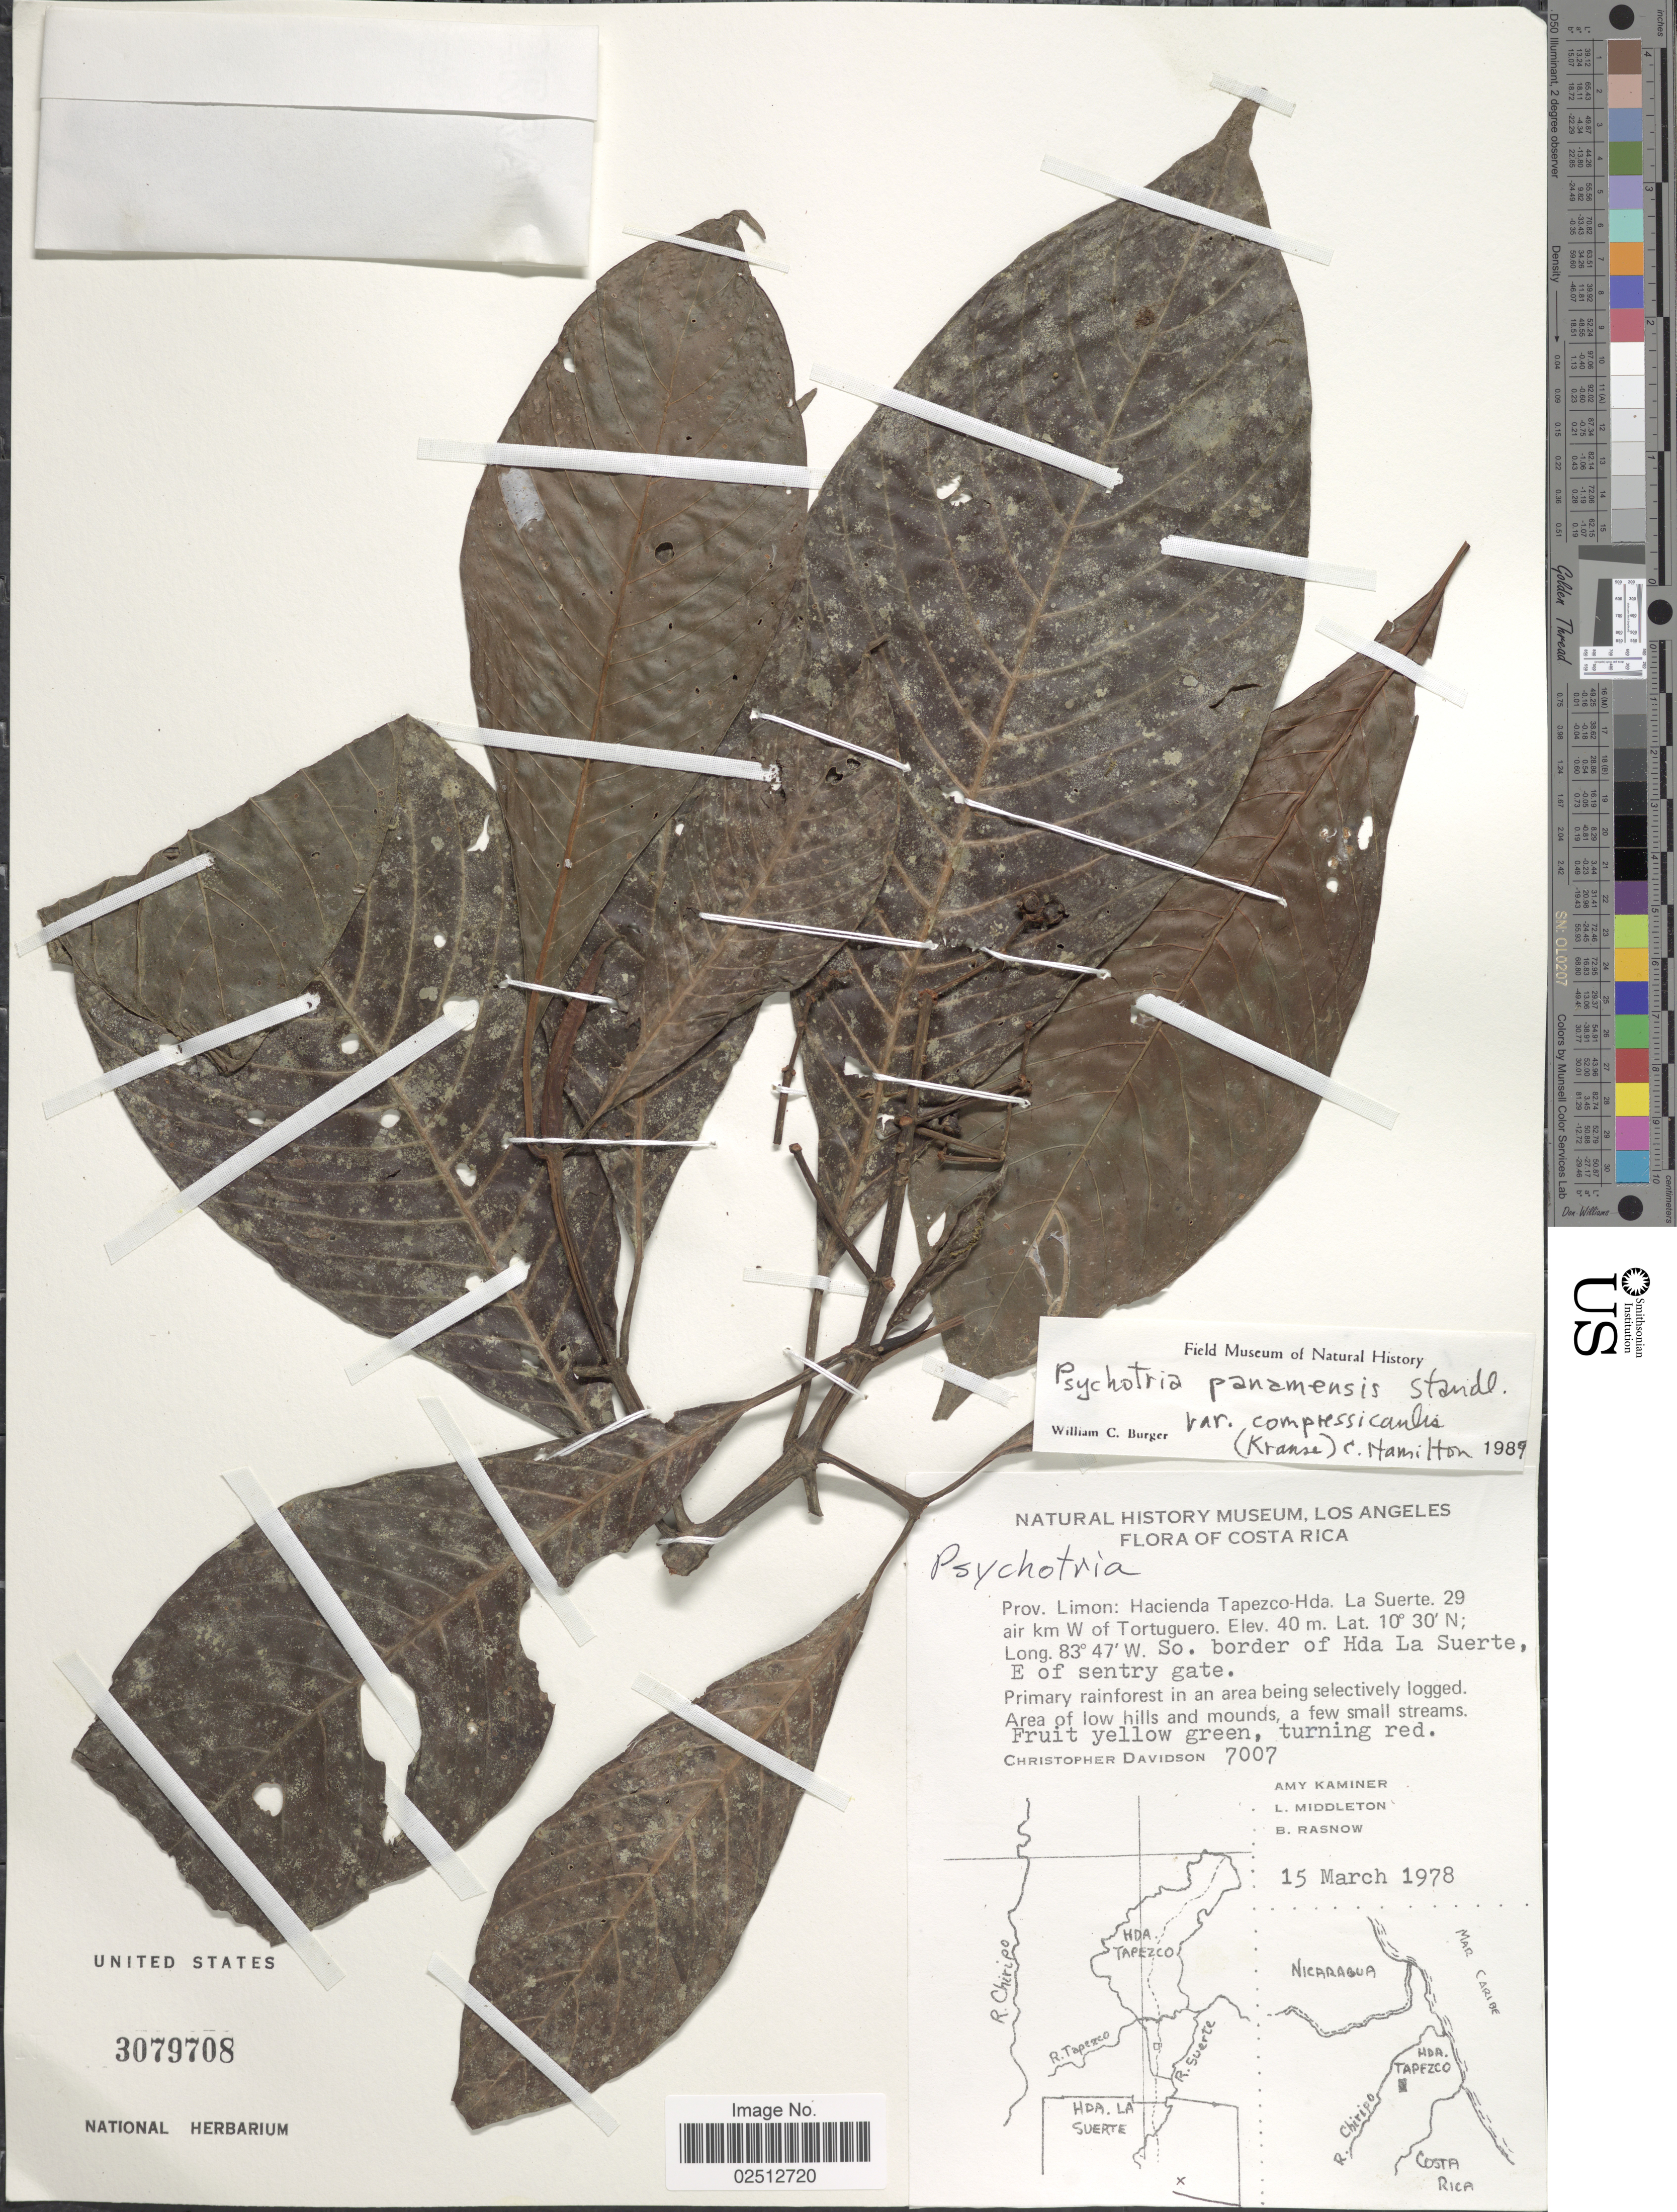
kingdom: Plantae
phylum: Tracheophyta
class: Magnoliopsida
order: Gentianales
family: Rubiaceae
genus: Psychotria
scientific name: Psychotria panamensis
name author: Standl.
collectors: C. Davidson, A. Kaminer, L. Middleton & B. Rasnow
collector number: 7007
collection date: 1978-03-15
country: Costa Rica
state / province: Limón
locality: Hacienda Tapezco-Hda. La Suerte. 29 air km W of Tortuguero, So. border of Hda. La Suerte, E of sentry gate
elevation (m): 40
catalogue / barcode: US 3079708